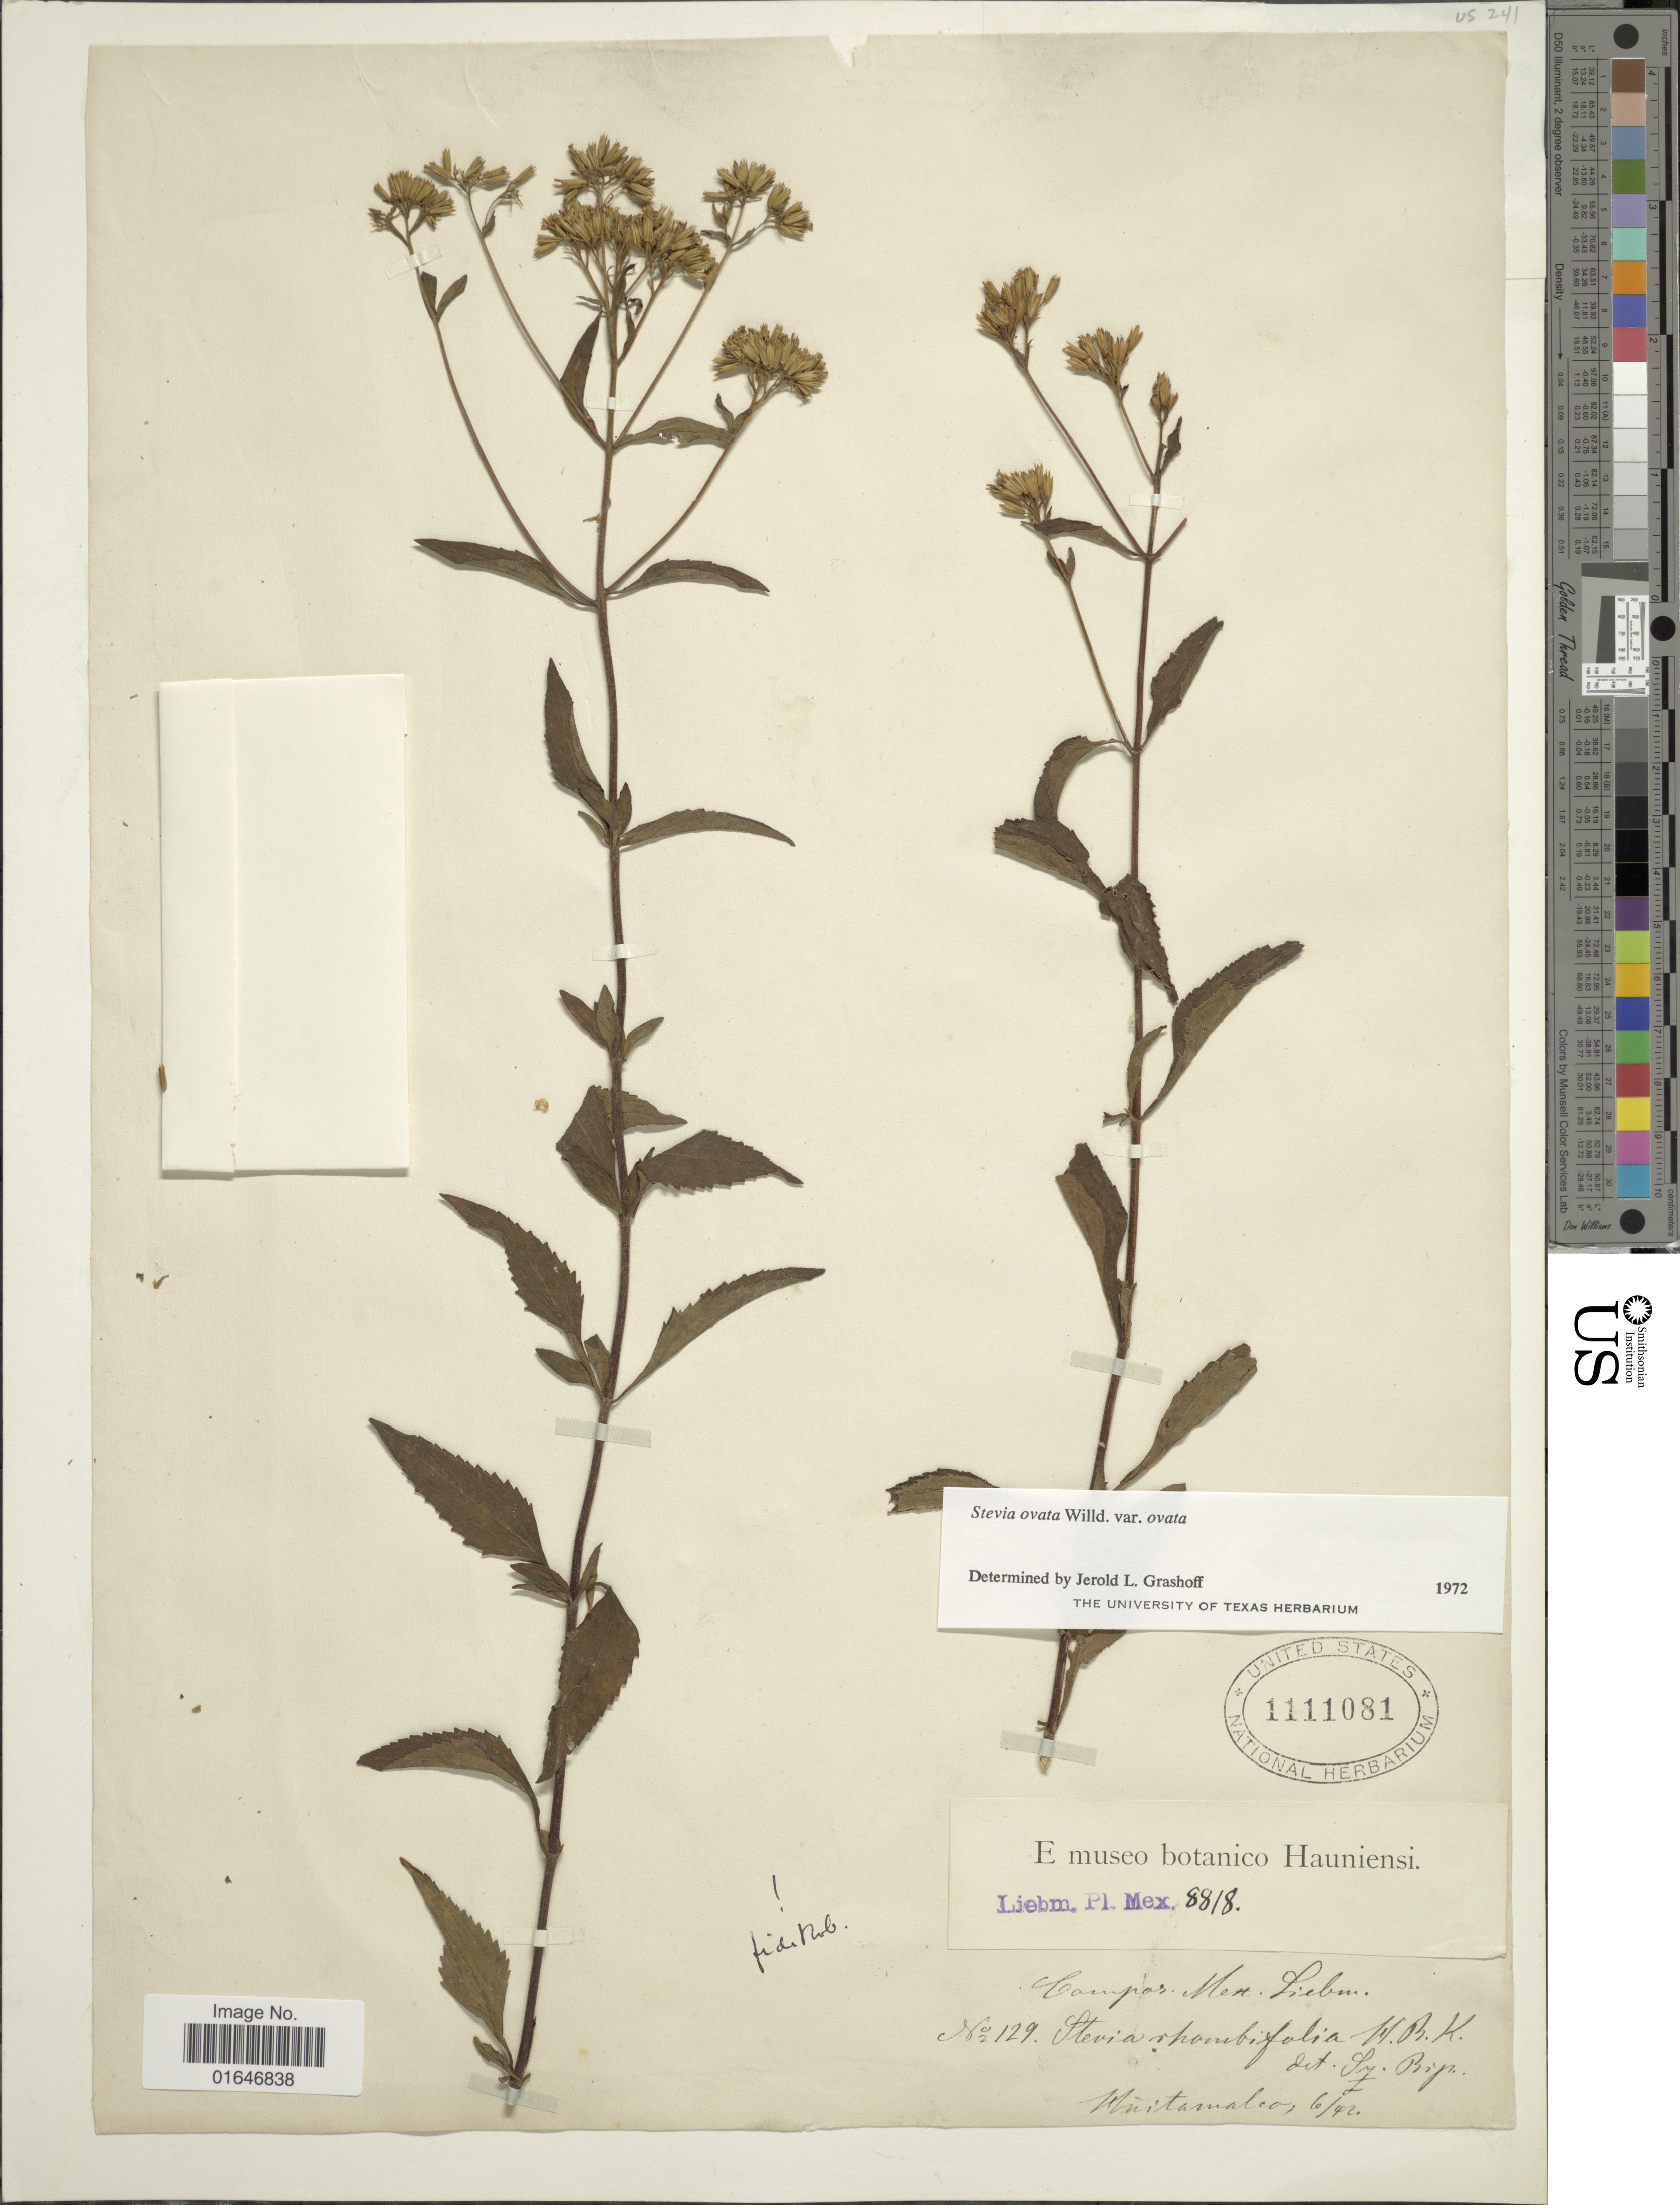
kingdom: Plantae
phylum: Tracheophyta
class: Magnoliopsida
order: Asterales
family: Asteraceae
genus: Stevia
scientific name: Stevia ovata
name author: Willd.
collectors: F. M. Liebmann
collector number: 8818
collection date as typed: Transcribed d/m/y: /6/42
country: Mexico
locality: Huitamalco. [interpreted]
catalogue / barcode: US 1111081